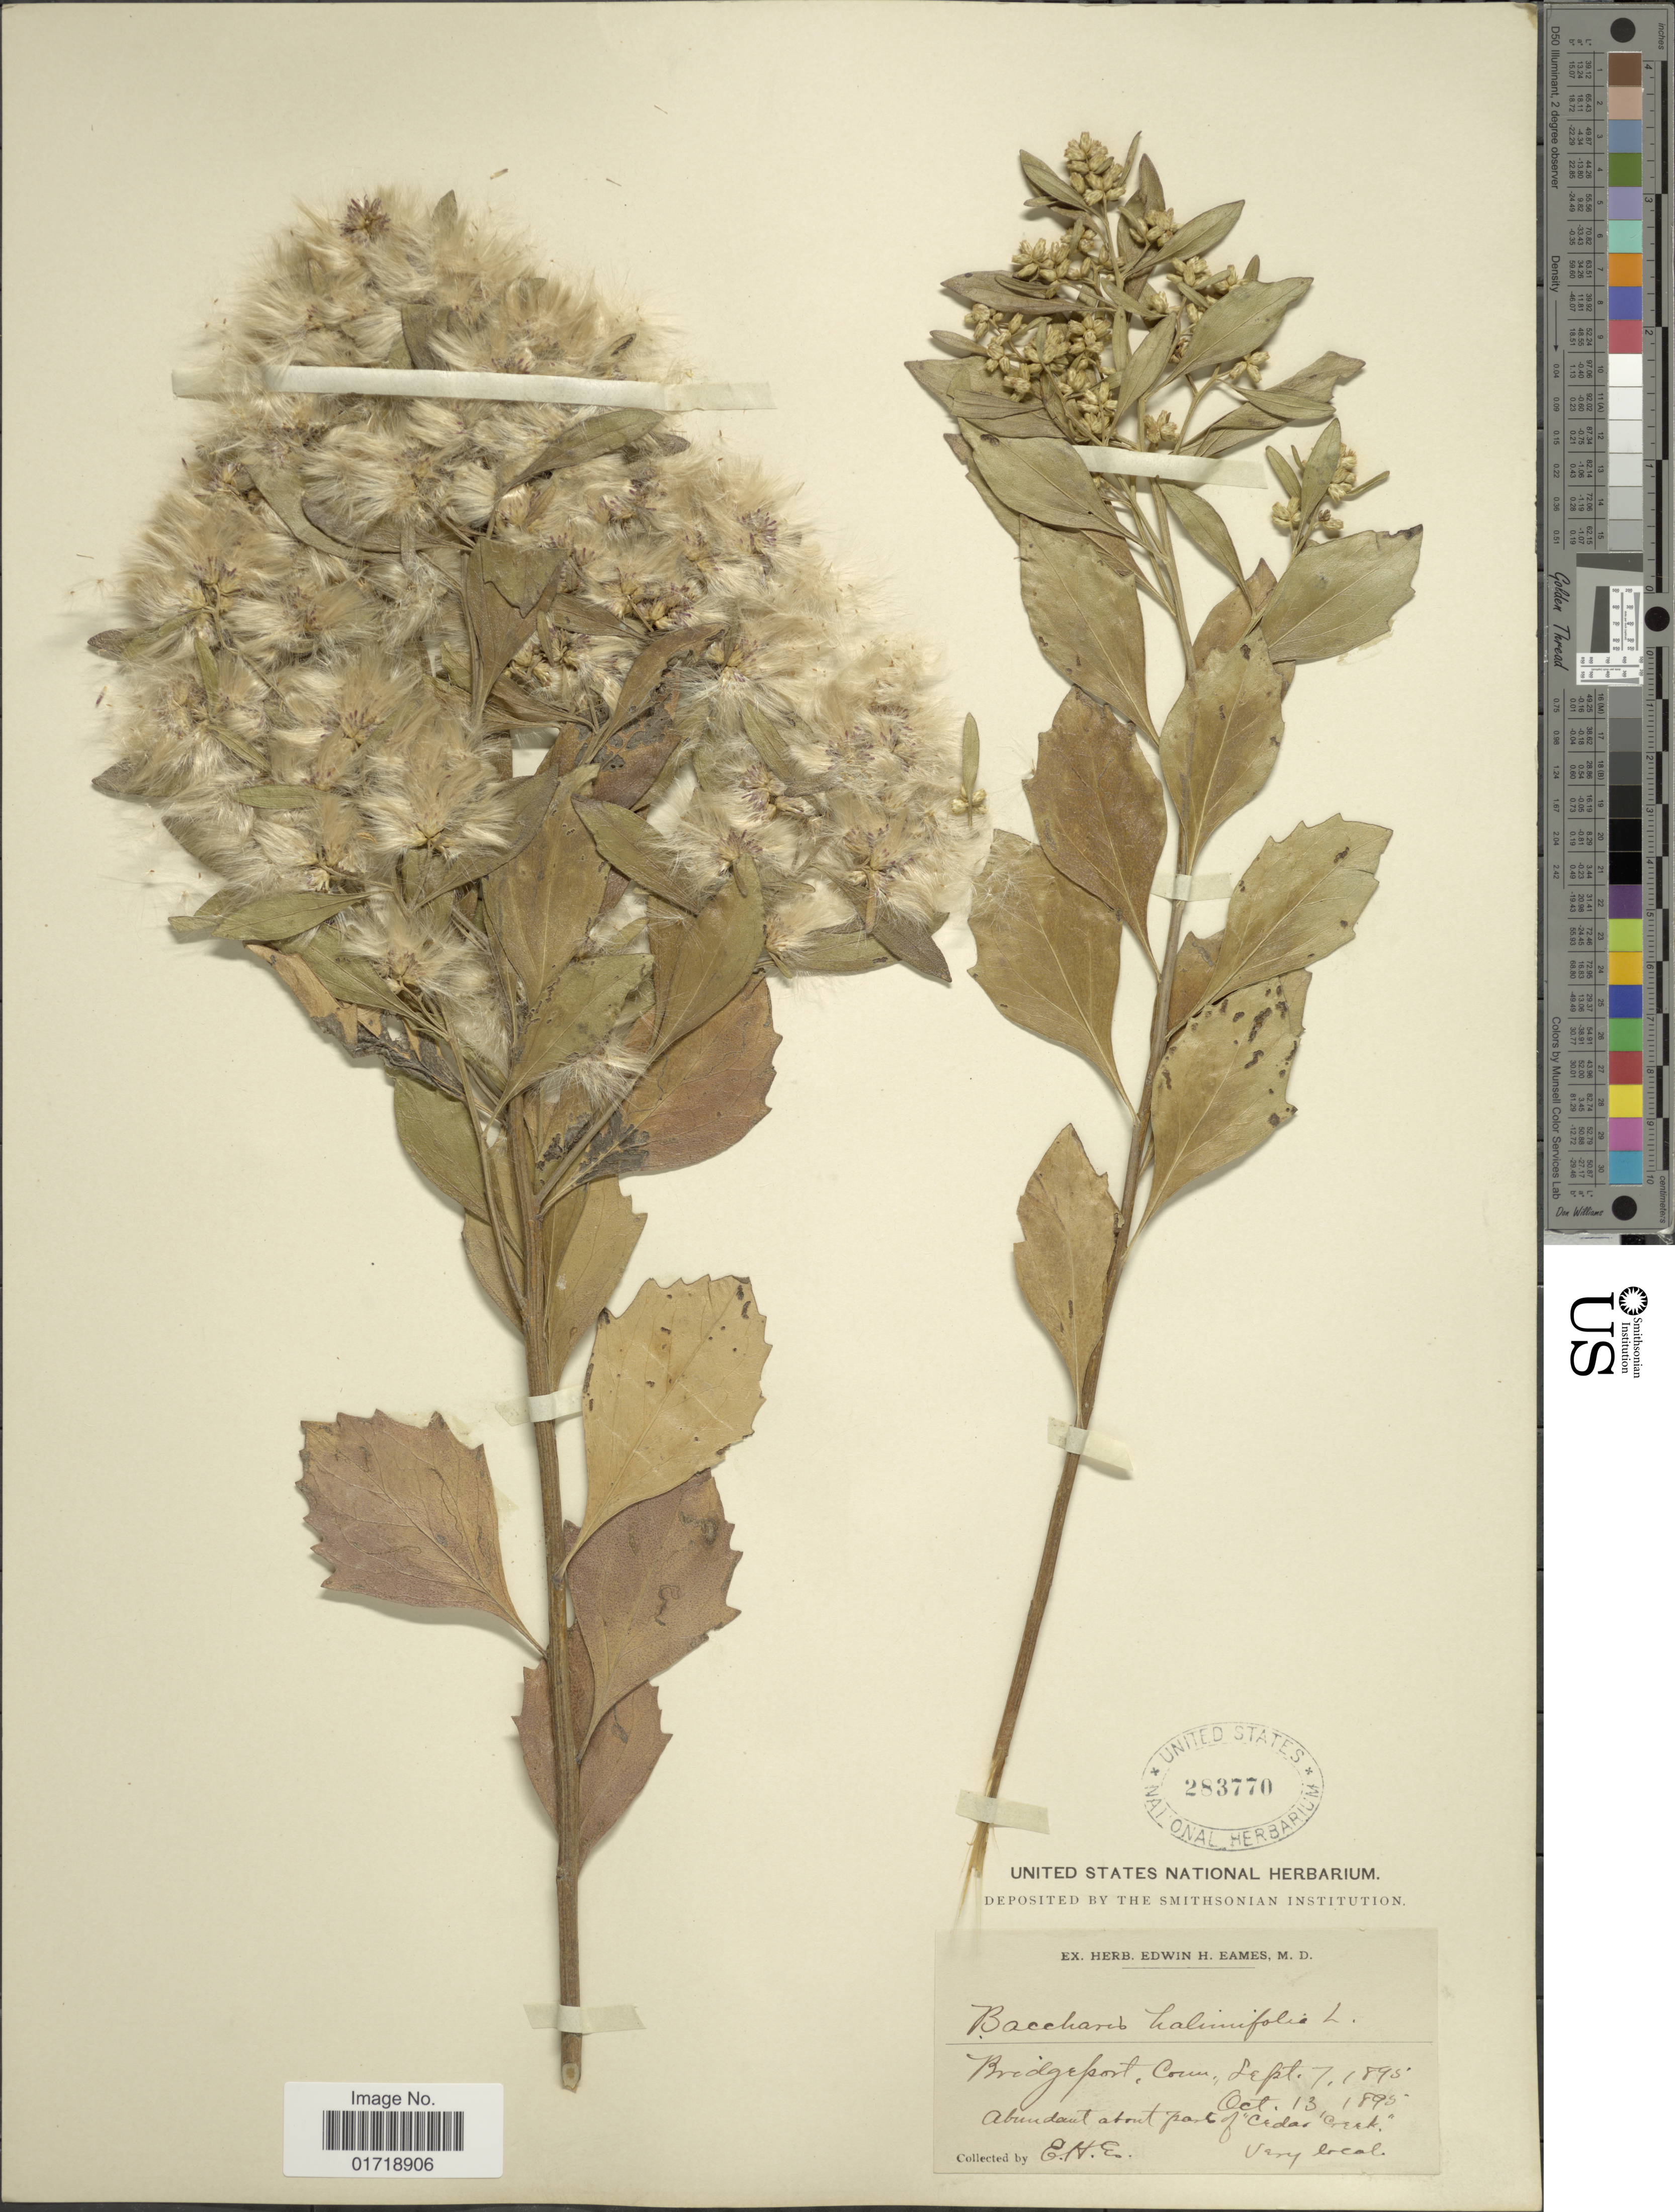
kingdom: Plantae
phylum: Tracheophyta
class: Magnoliopsida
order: Asterales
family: Asteraceae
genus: Baccharis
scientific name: Baccharis halimifolia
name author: L.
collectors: E. H. Eames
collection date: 1895-09-07/1895-10-13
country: United States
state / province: Connecticut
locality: Bridgepont, Conn., Abundant about part of Cedar Creek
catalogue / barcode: US 283770